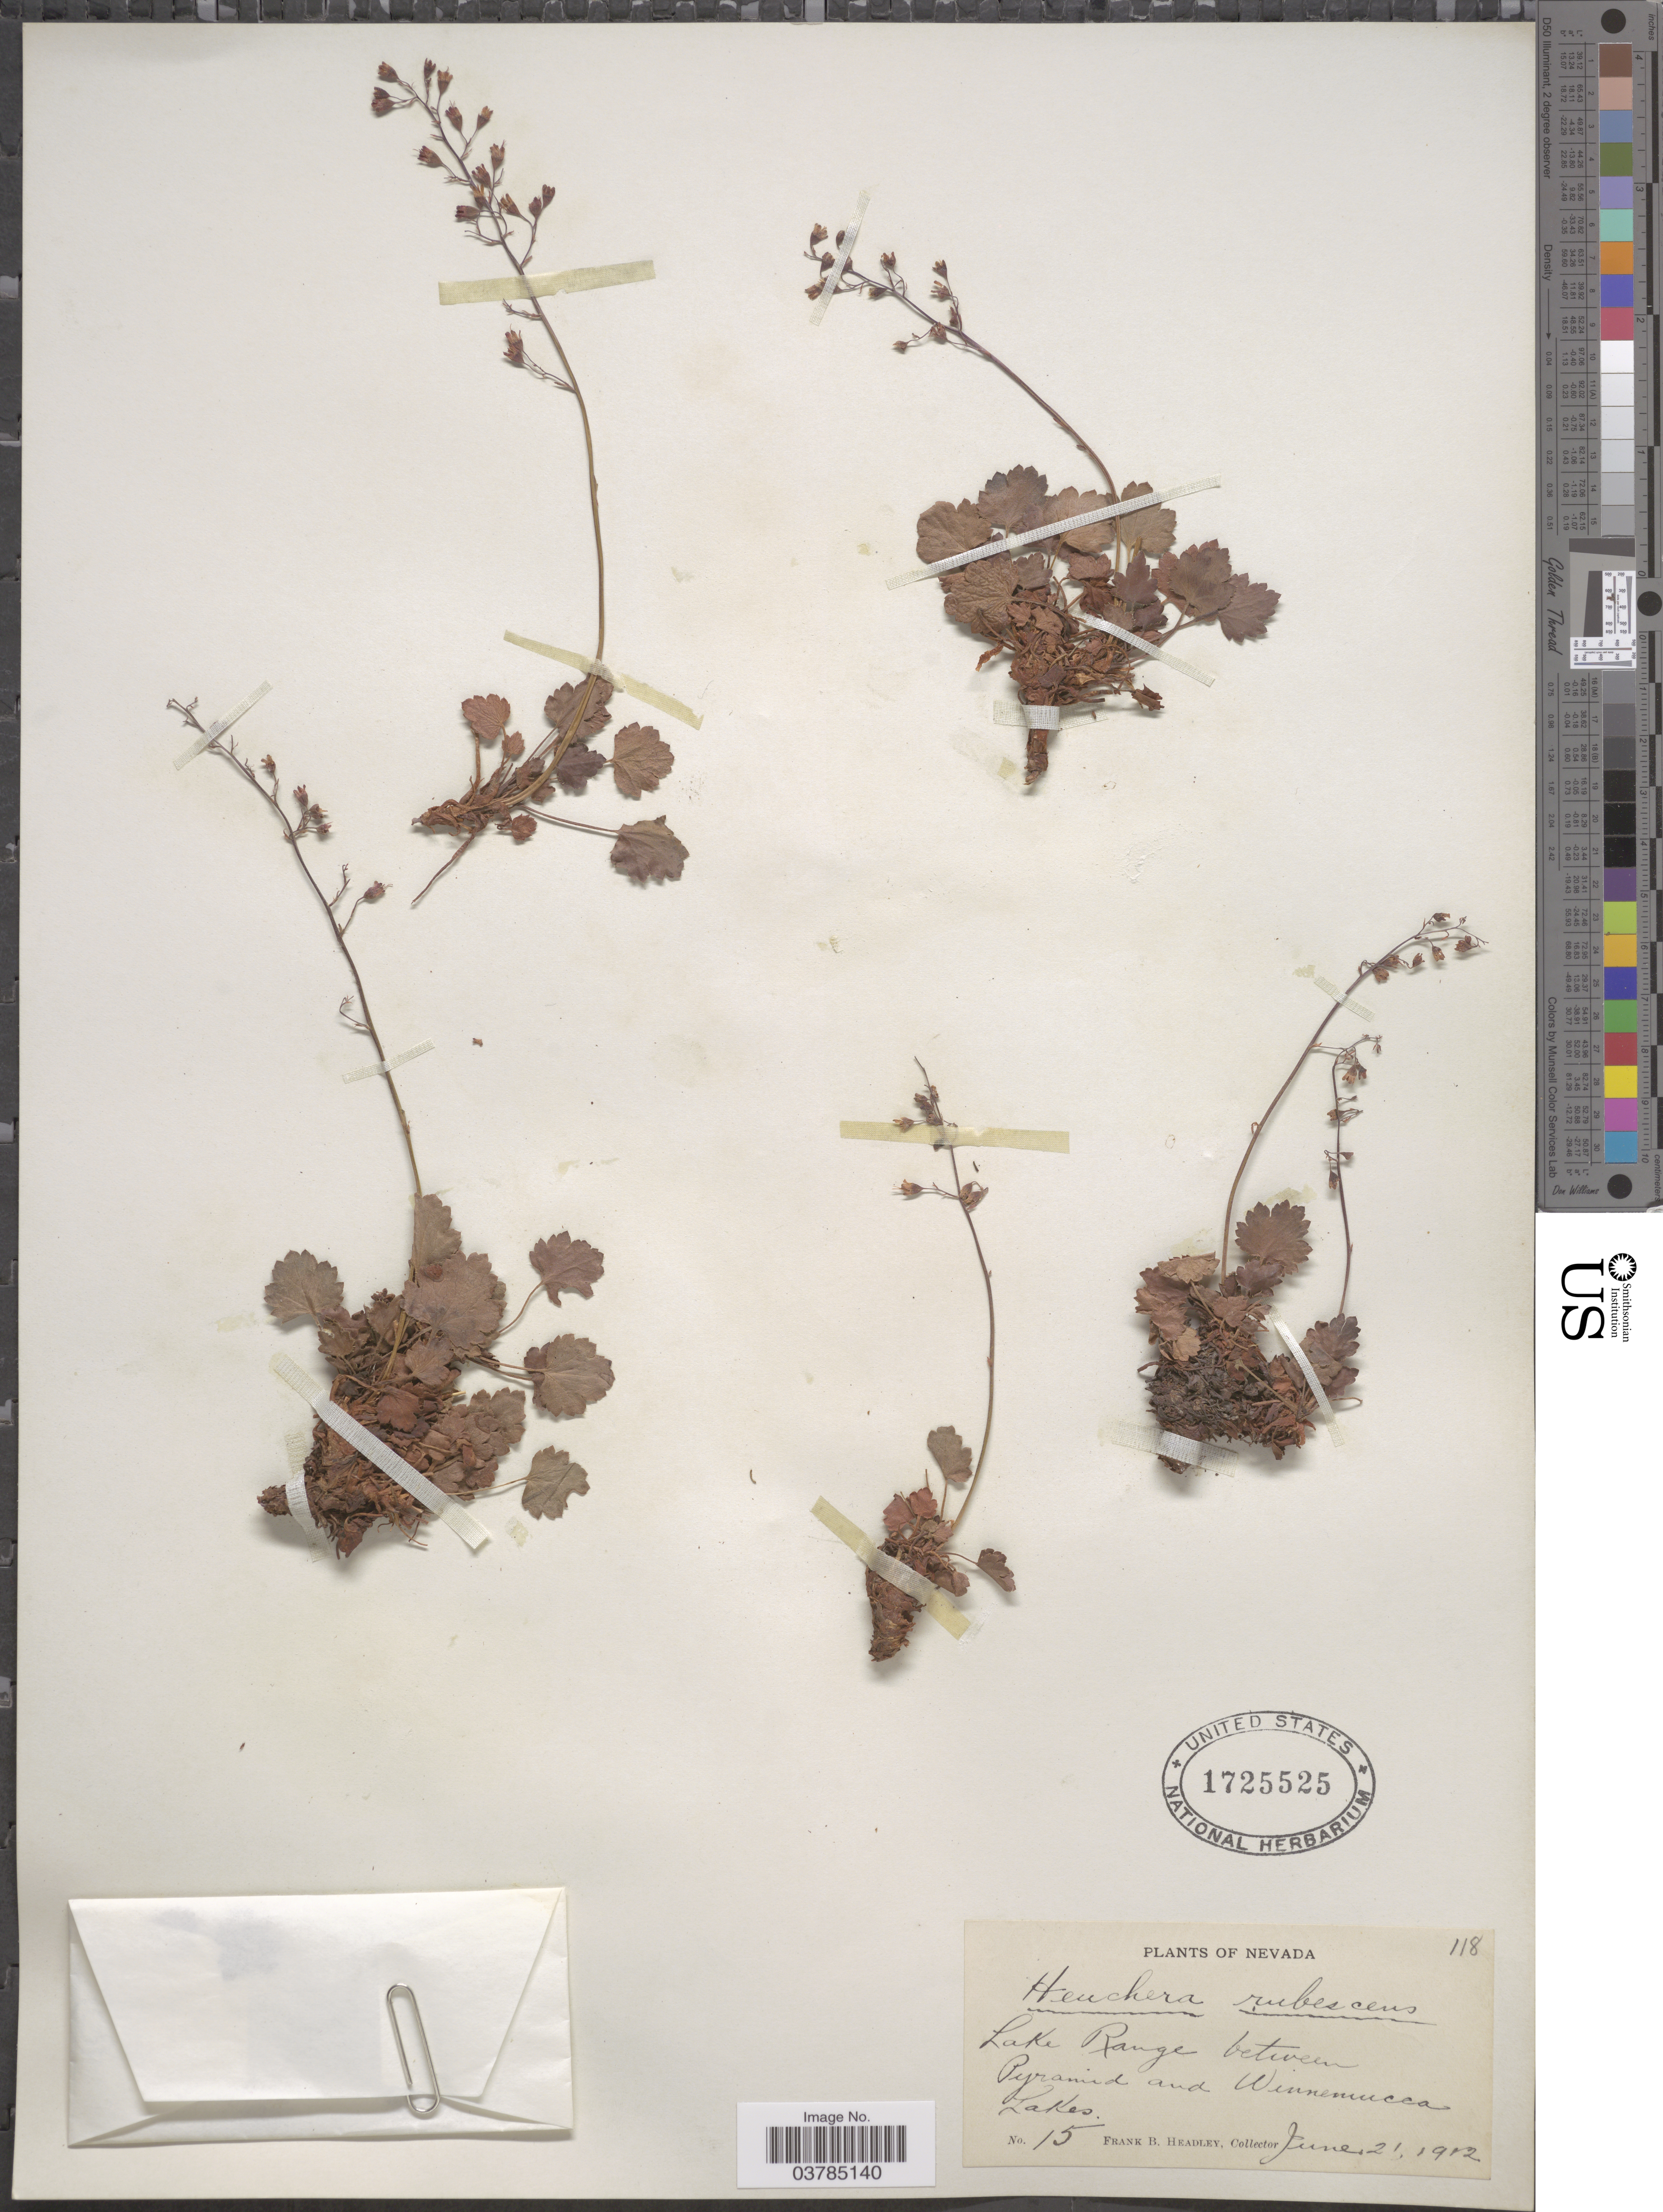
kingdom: Plantae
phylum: Tracheophyta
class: Magnoliopsida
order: Saxifragales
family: Saxifragaceae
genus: Heuchera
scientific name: Heuchera rubescens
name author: Torr.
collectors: F. B. Headley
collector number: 15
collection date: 1912-06-21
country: United States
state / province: Nevada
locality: Lake Range between Pyramid and Winnemucca Lakes.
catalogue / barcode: US 1725525